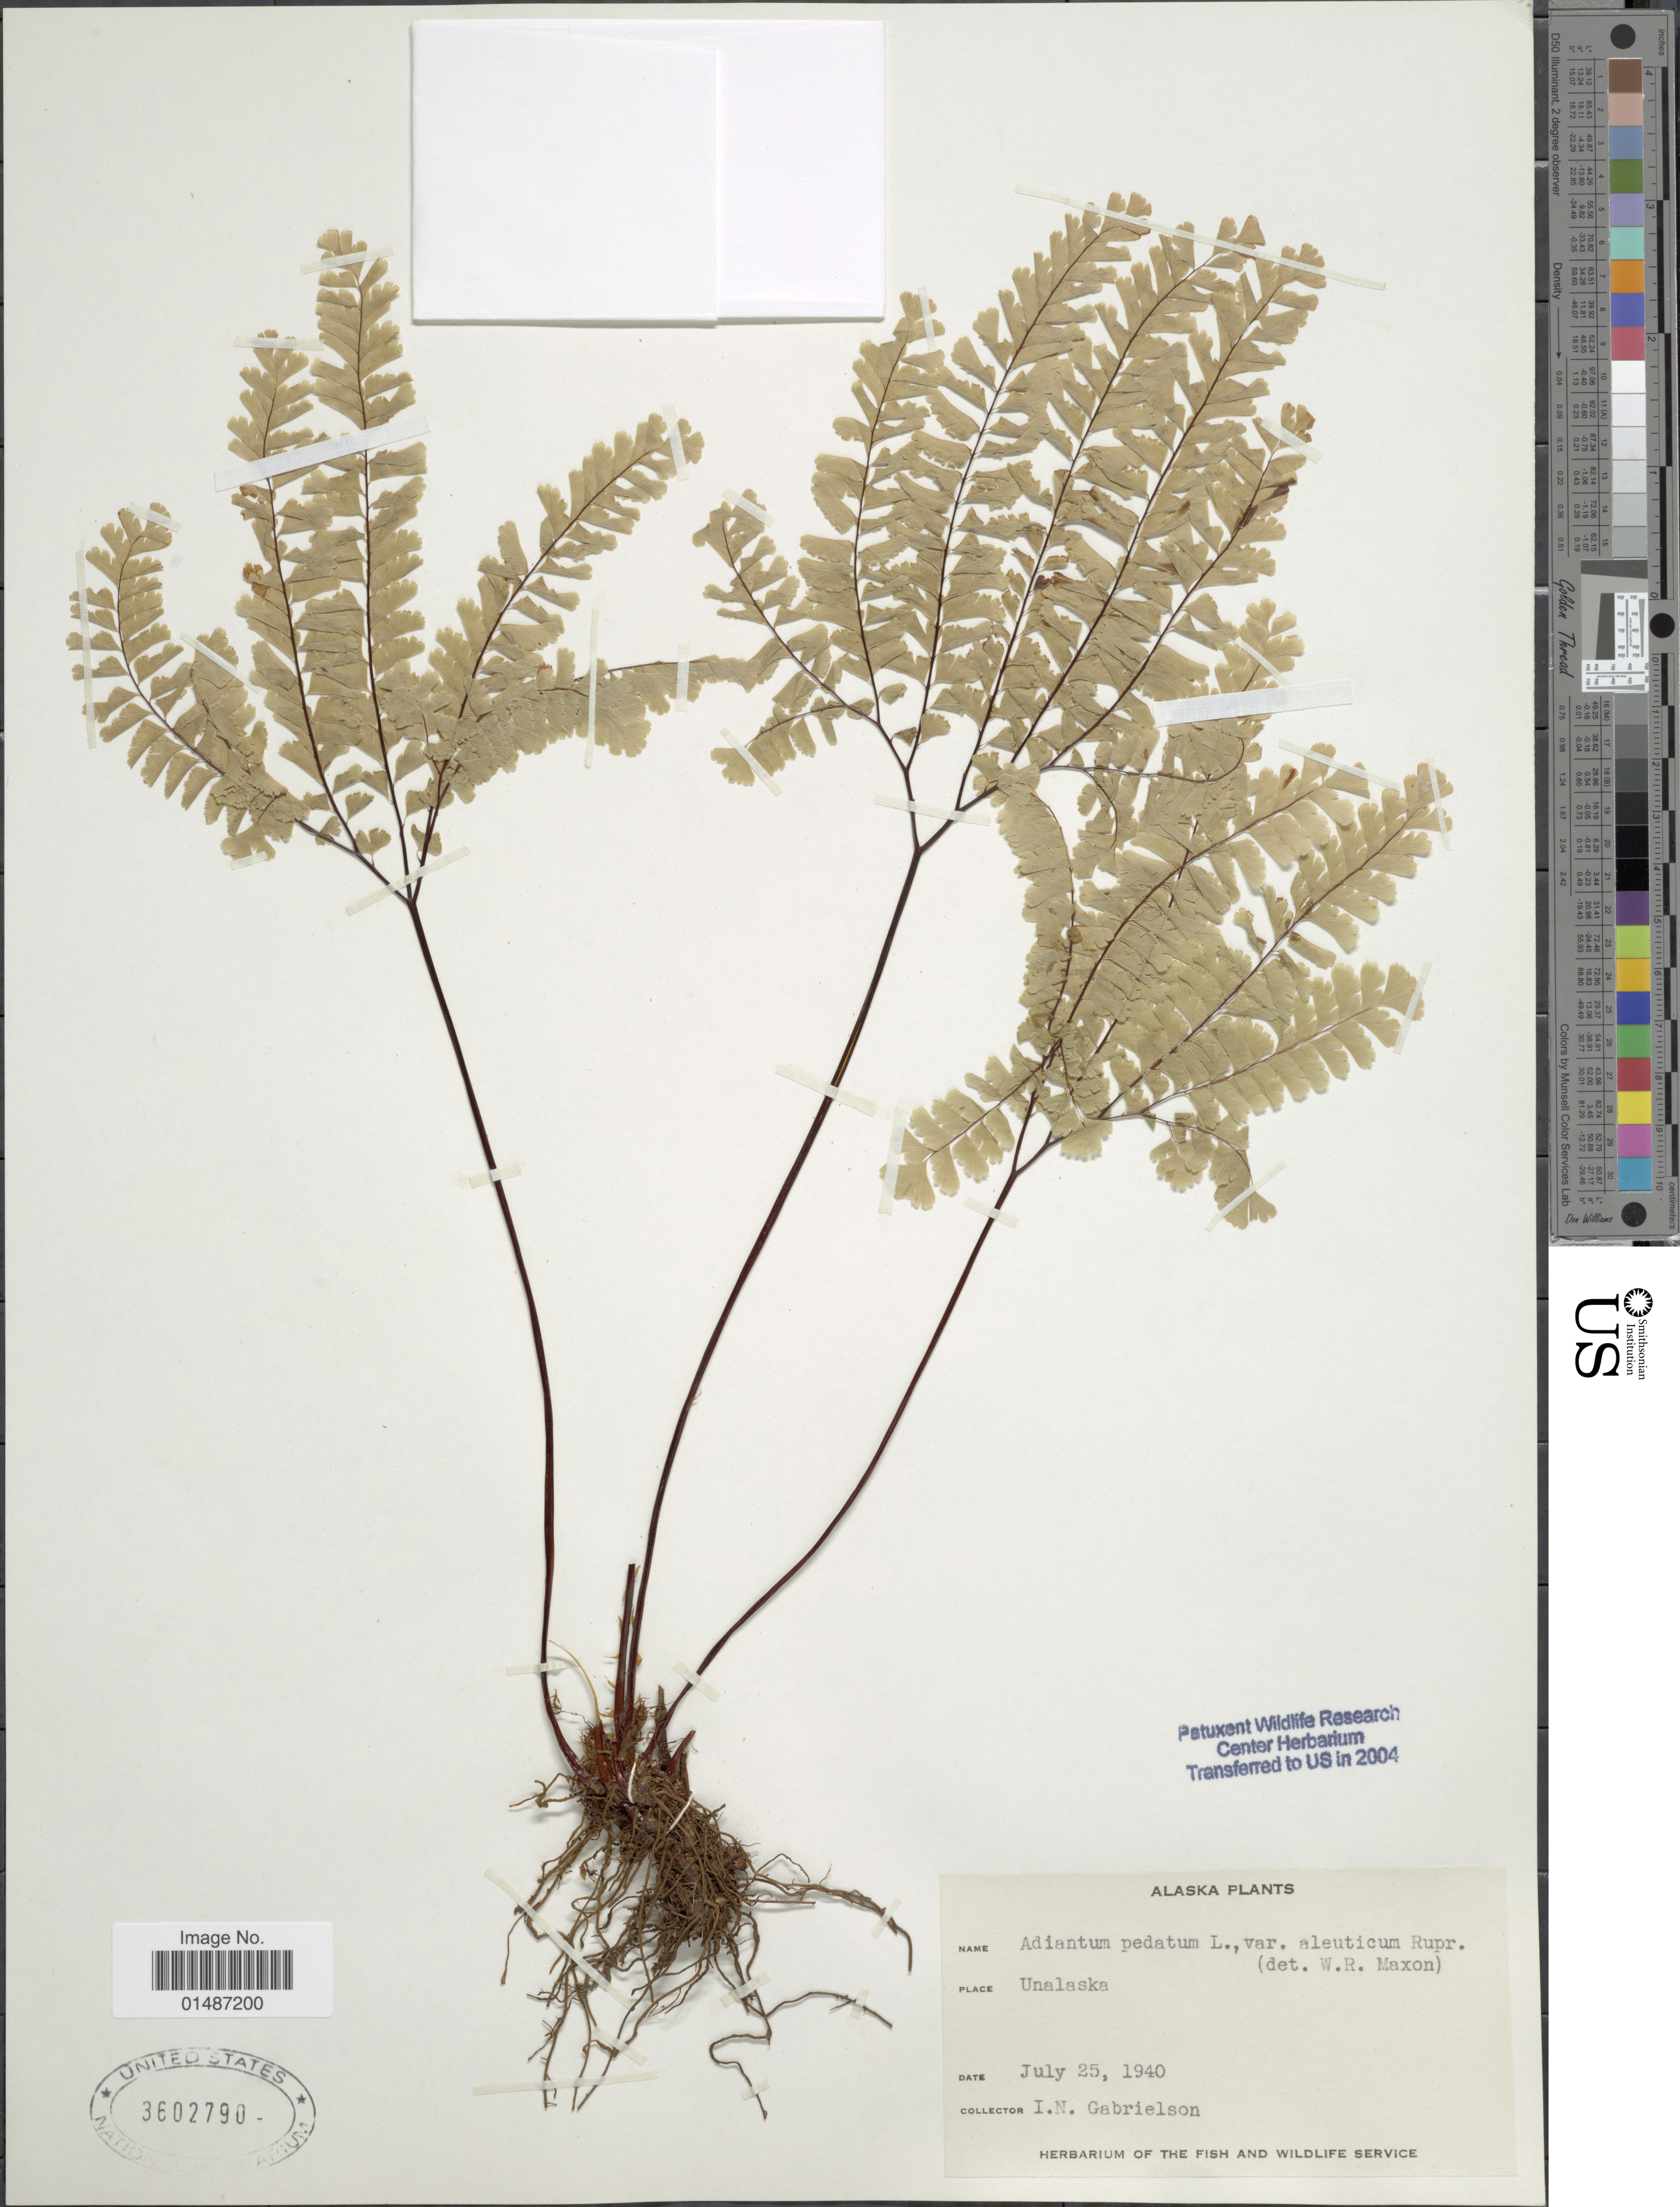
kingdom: Plantae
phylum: Tracheophyta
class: Polypodiopsida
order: Polypodiales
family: Pteridaceae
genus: Adiantum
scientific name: Adiantum pedatum subsp. aleuticum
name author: (Rupr.) Calder & Roy L. Taylor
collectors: I. Gabrielson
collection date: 1940-07-25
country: United States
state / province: Alaska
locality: Unalaska.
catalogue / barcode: US 3602790